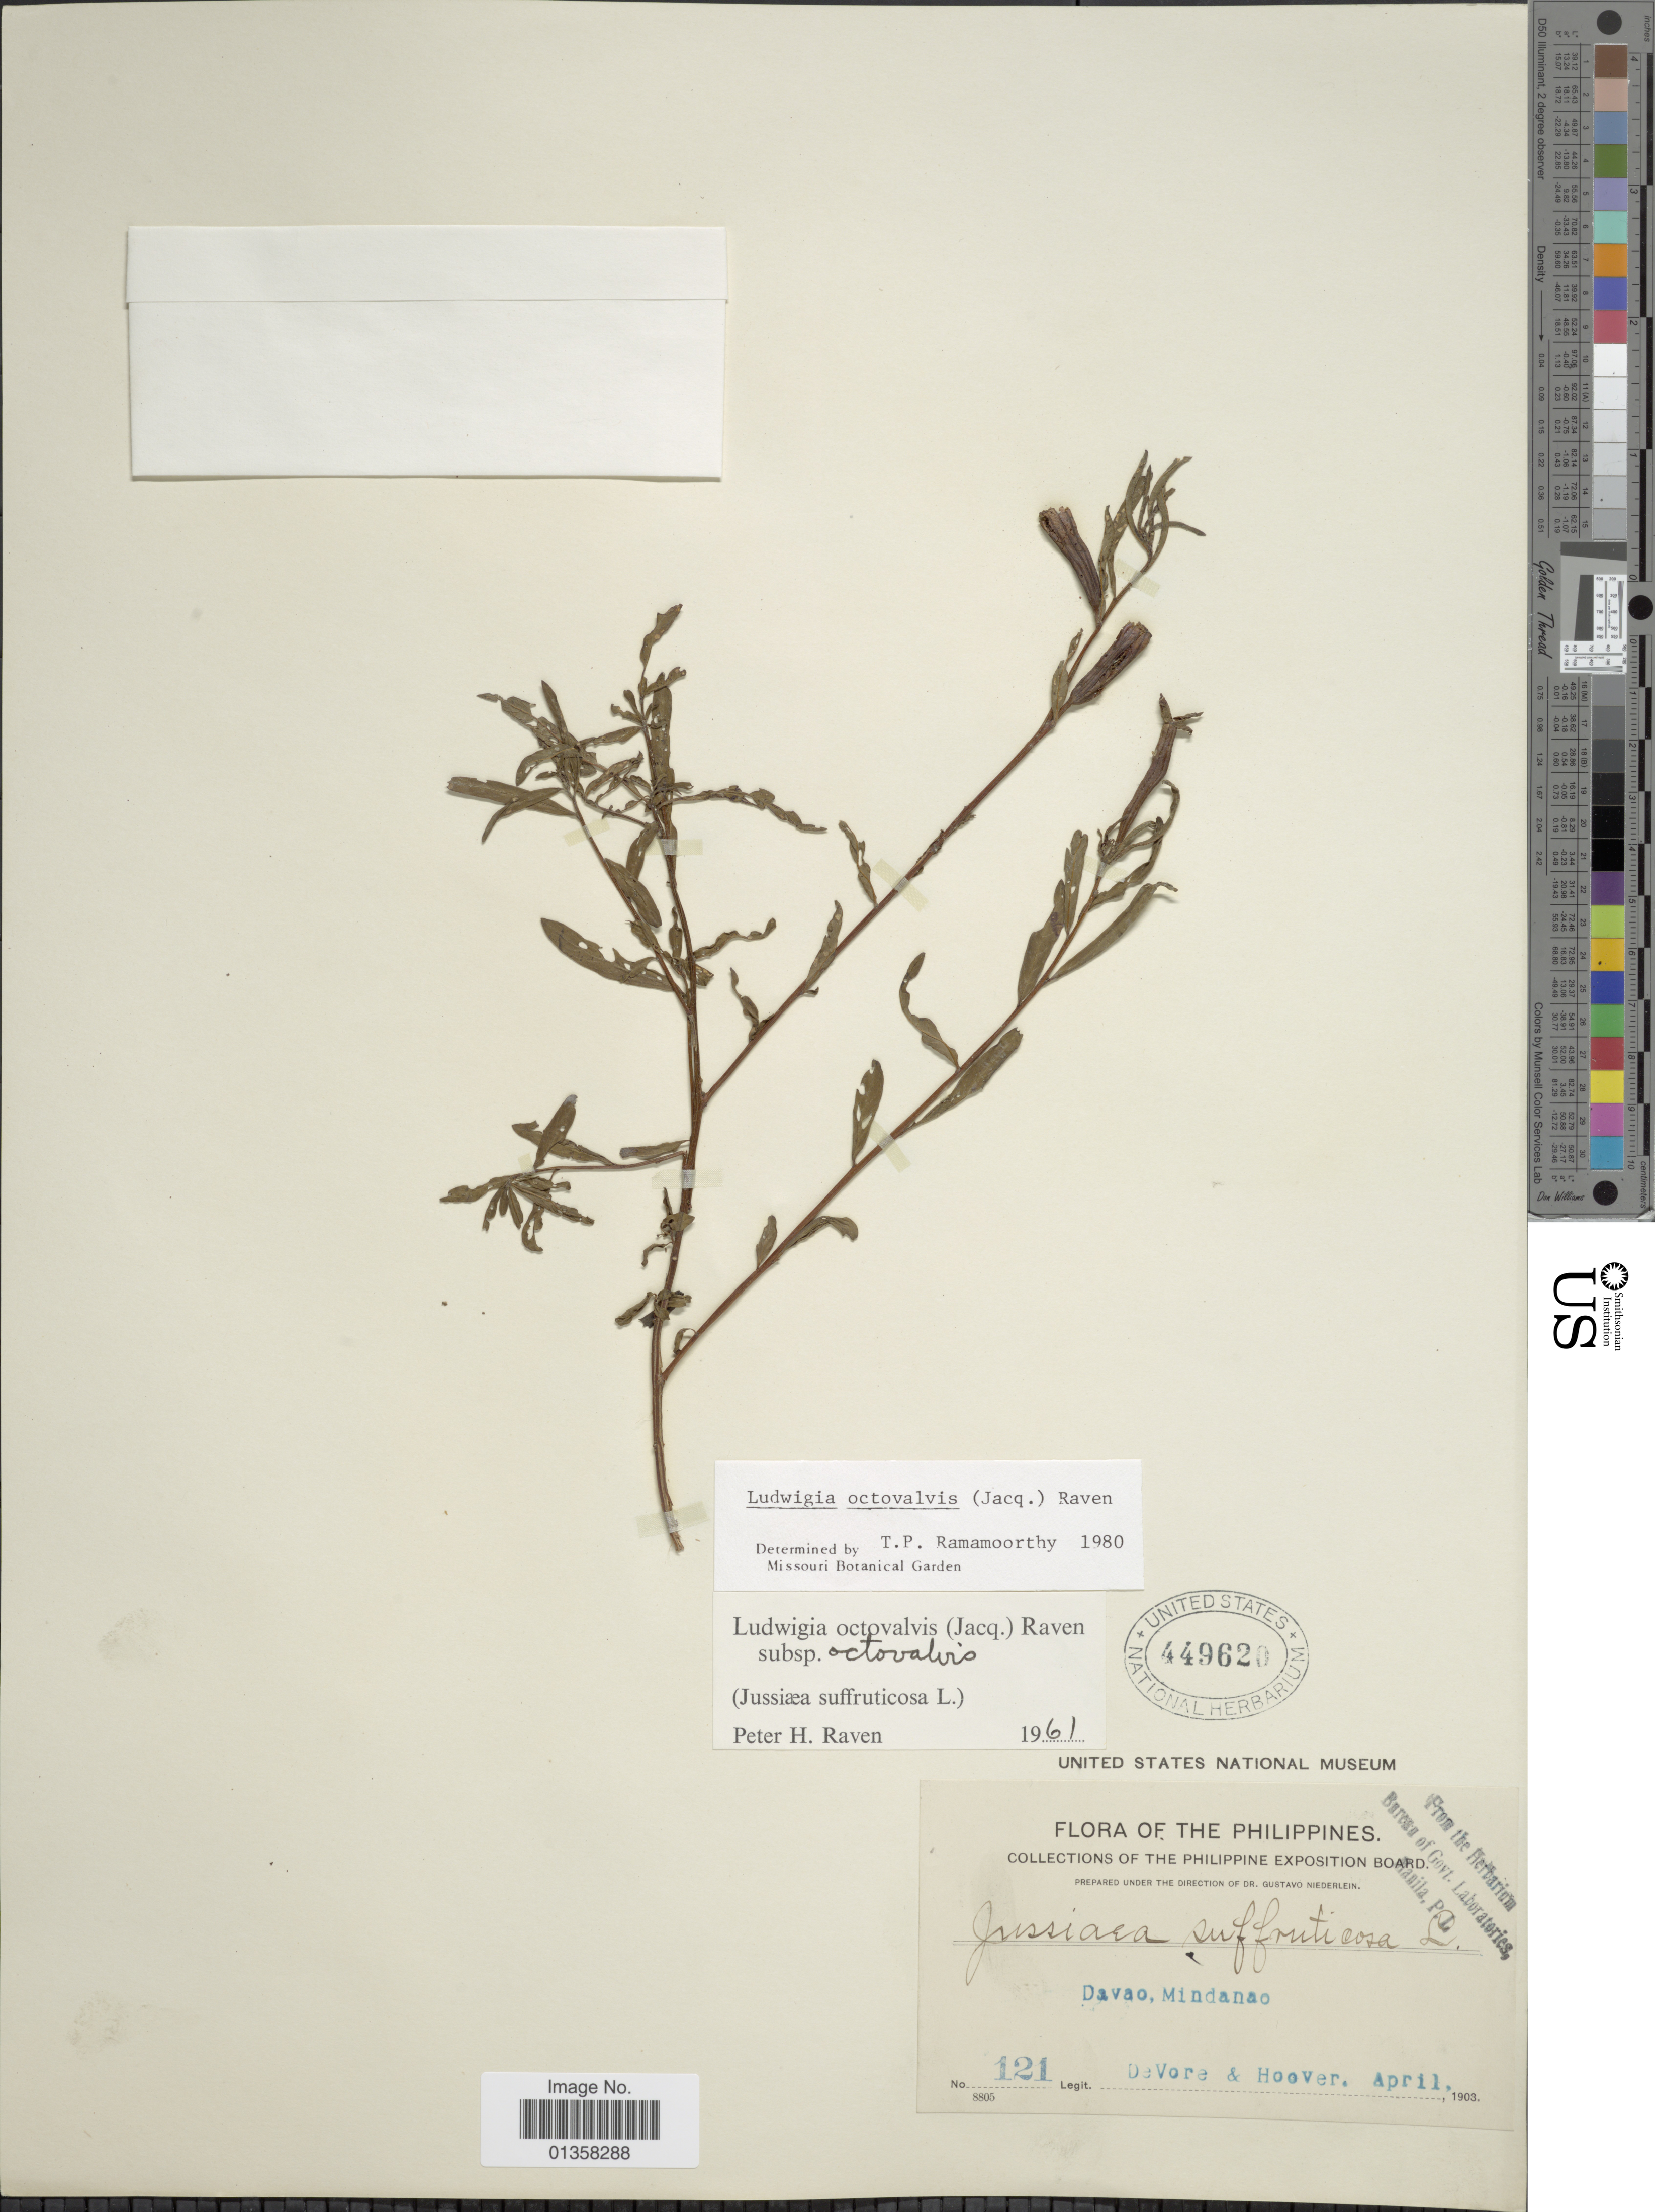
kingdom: Plantae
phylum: Tracheophyta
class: Magnoliopsida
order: Myrtales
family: Onagraceae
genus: Ludwigia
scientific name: Ludwigia octovalvis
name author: (Jacq.) P.H. Raven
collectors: -. DeVore & -- Hoover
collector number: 121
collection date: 1903-04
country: Philippines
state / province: Davao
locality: Mindanao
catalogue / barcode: US 449620